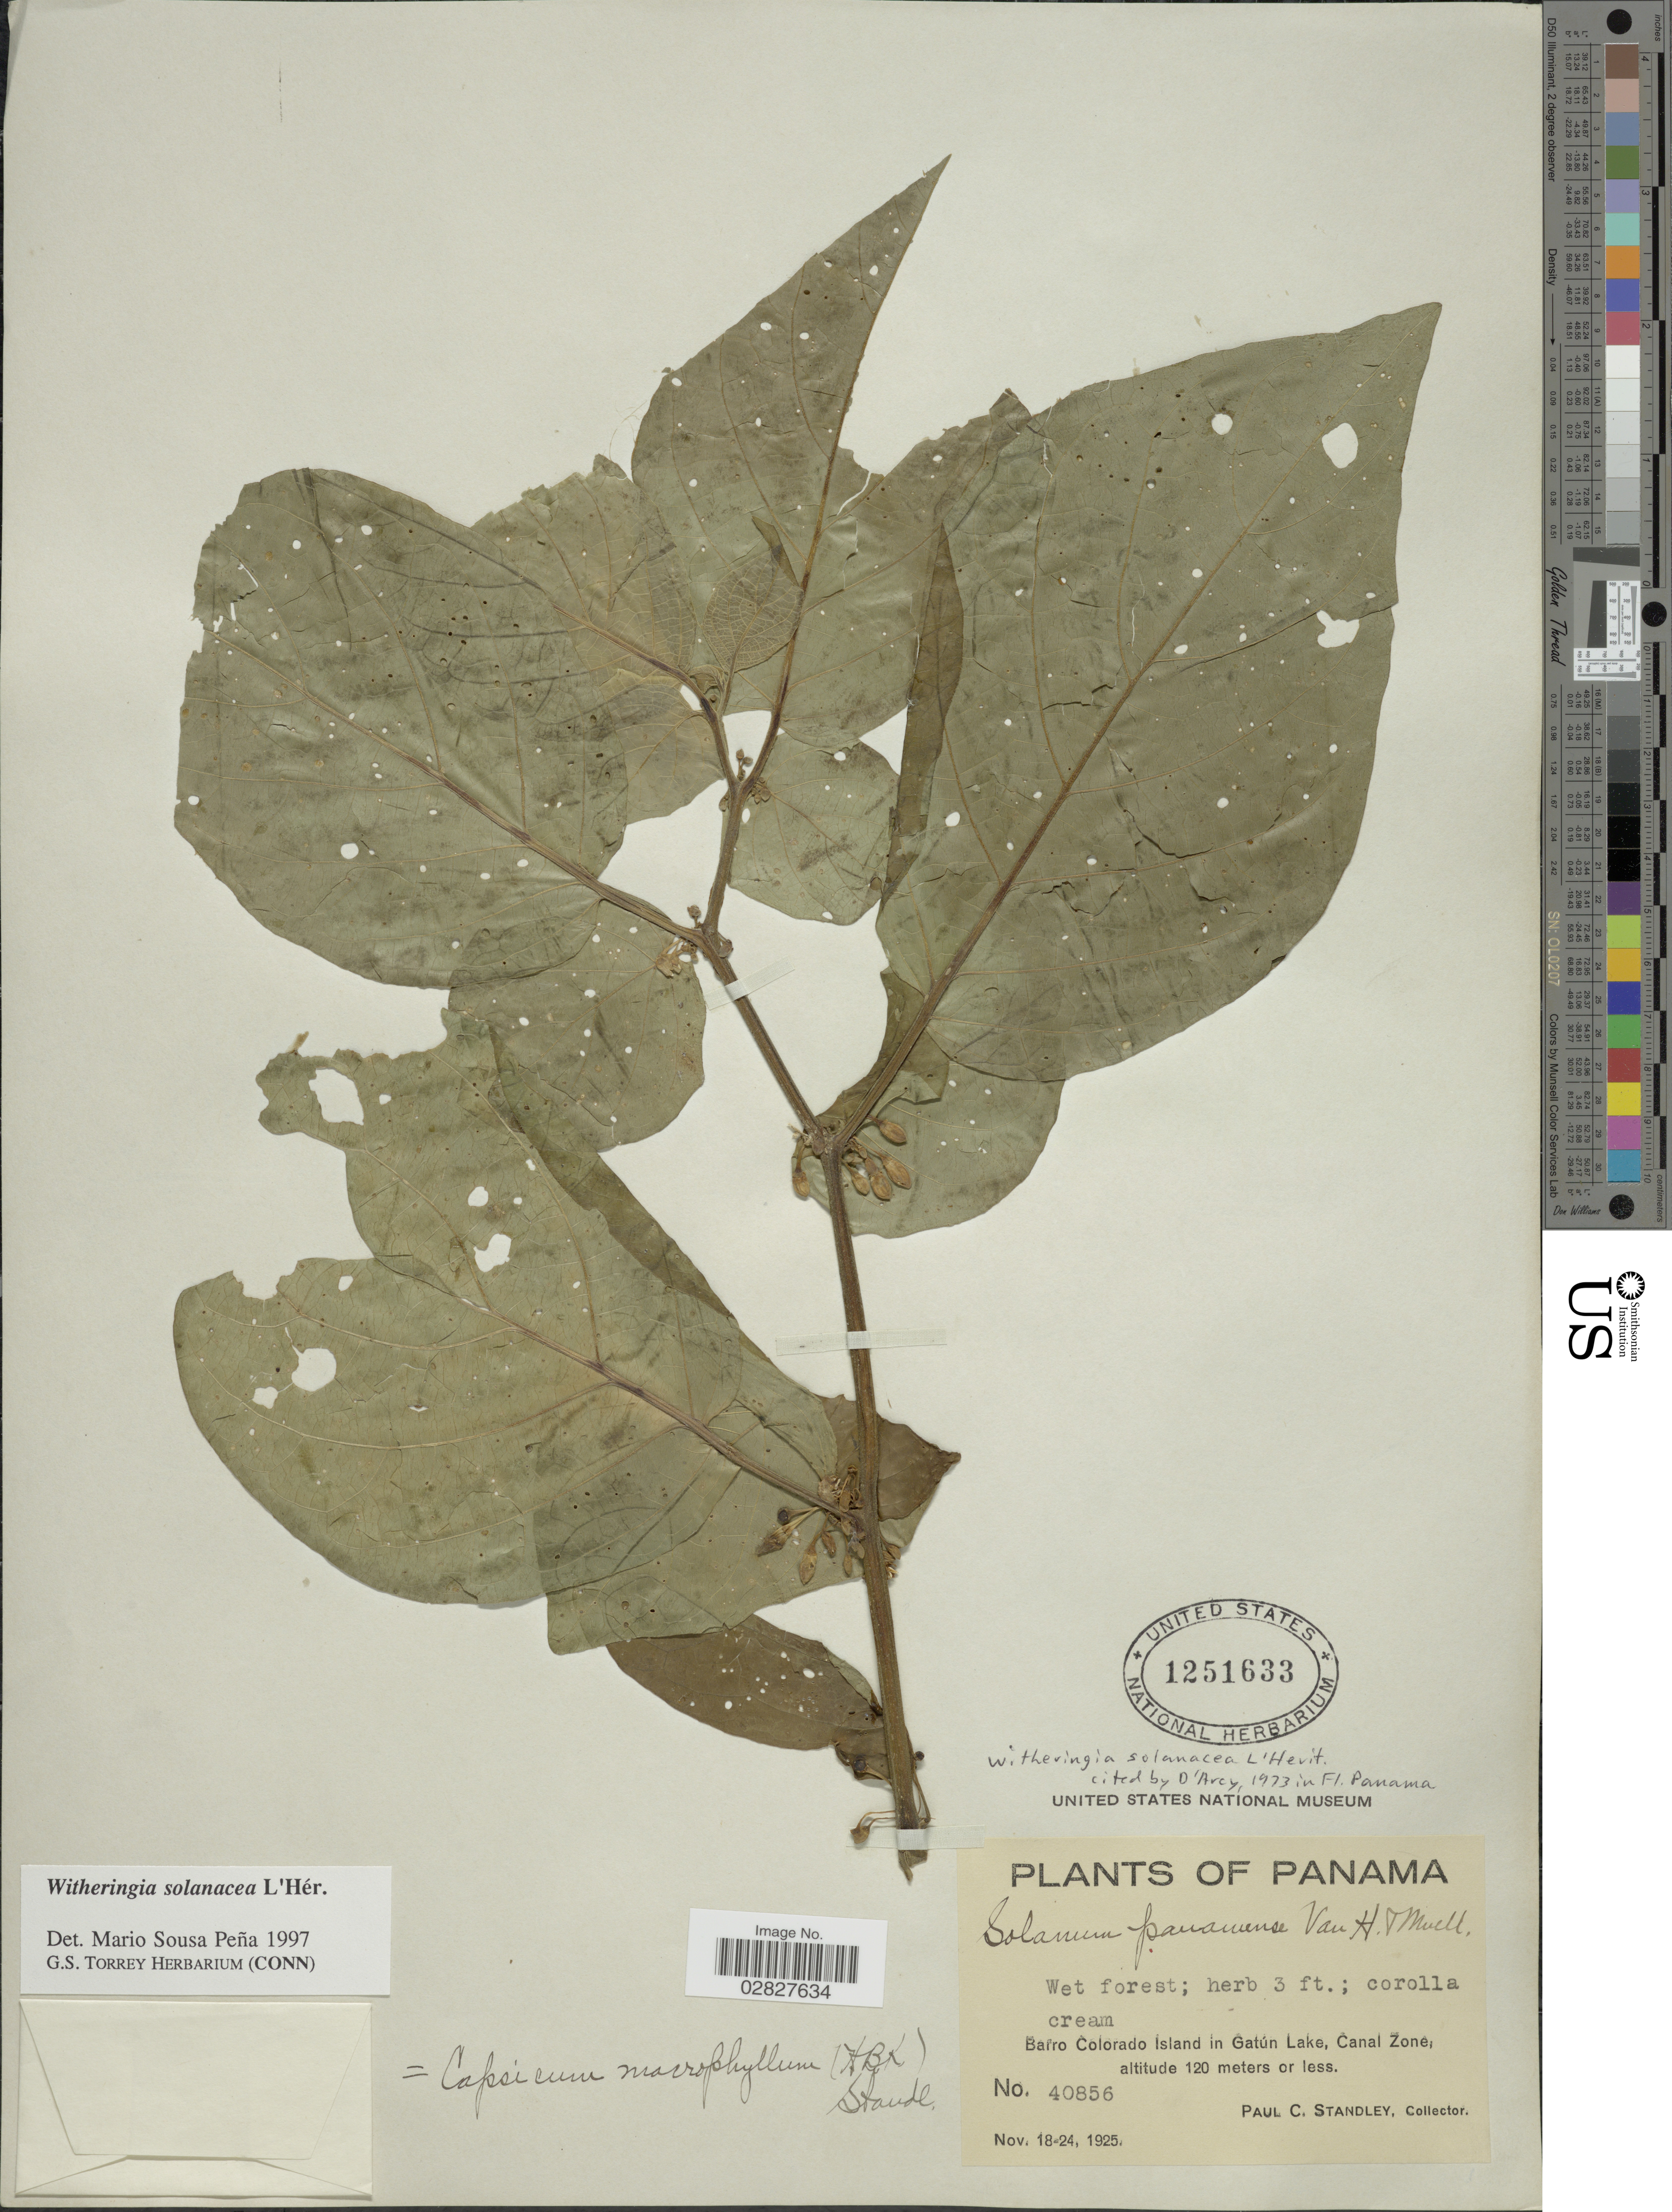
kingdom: Plantae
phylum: Tracheophyta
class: Magnoliopsida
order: Solanales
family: Solanaceae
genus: Witheringia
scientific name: Witheringia solanacea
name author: L'Hér.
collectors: P. C. Standley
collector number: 40856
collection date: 1925-11-18/1925-11-24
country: Panama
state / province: Colón / Panamá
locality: Barro Colorado Island in Gatún Lake, Canal Zone.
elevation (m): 120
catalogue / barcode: US 1251633